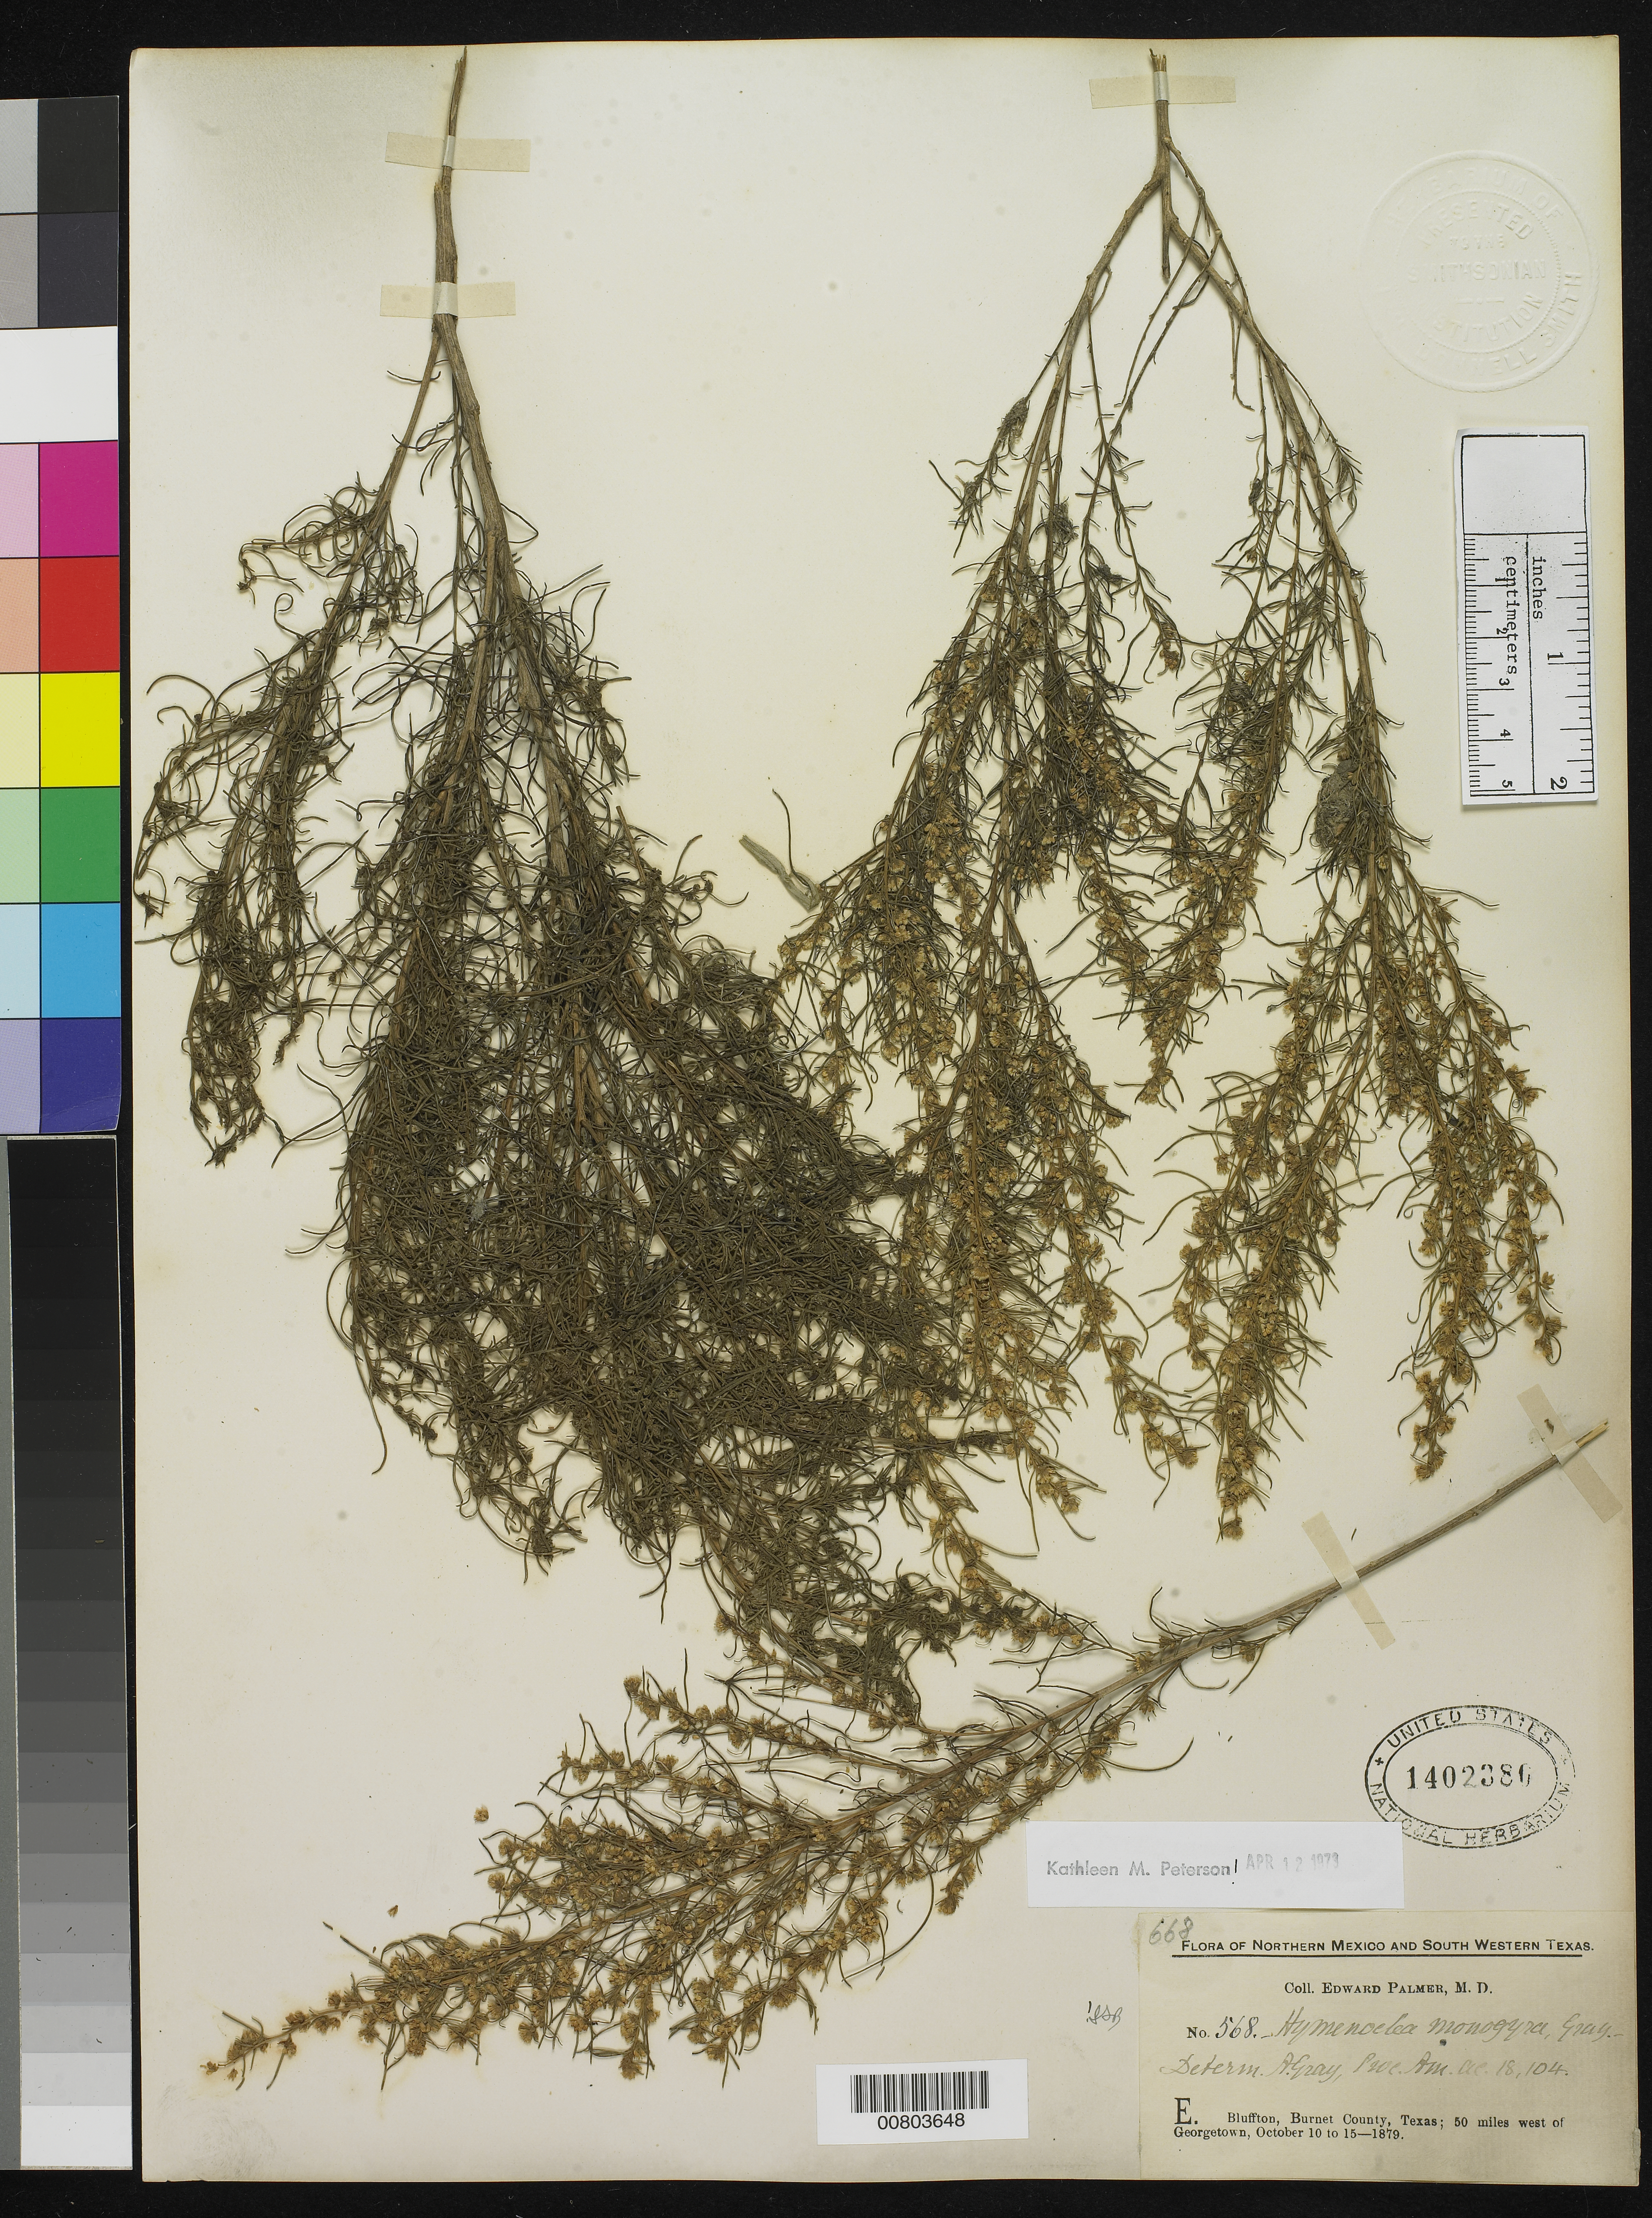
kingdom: Plantae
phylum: Tracheophyta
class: Magnoliopsida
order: Asterales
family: Asteraceae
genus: Hymenoclea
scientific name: Hymenoclea monogyra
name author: Torr. & A. Gray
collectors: E. Palmer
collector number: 568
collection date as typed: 10 Oct 1879 to 15 Oct 1879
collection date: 1879-10-10/1879-10-15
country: United States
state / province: Texas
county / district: Burnet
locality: E. Bluffton, Burnet County, Texas; 50 miles west of Georgetown.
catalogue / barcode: US 1402380